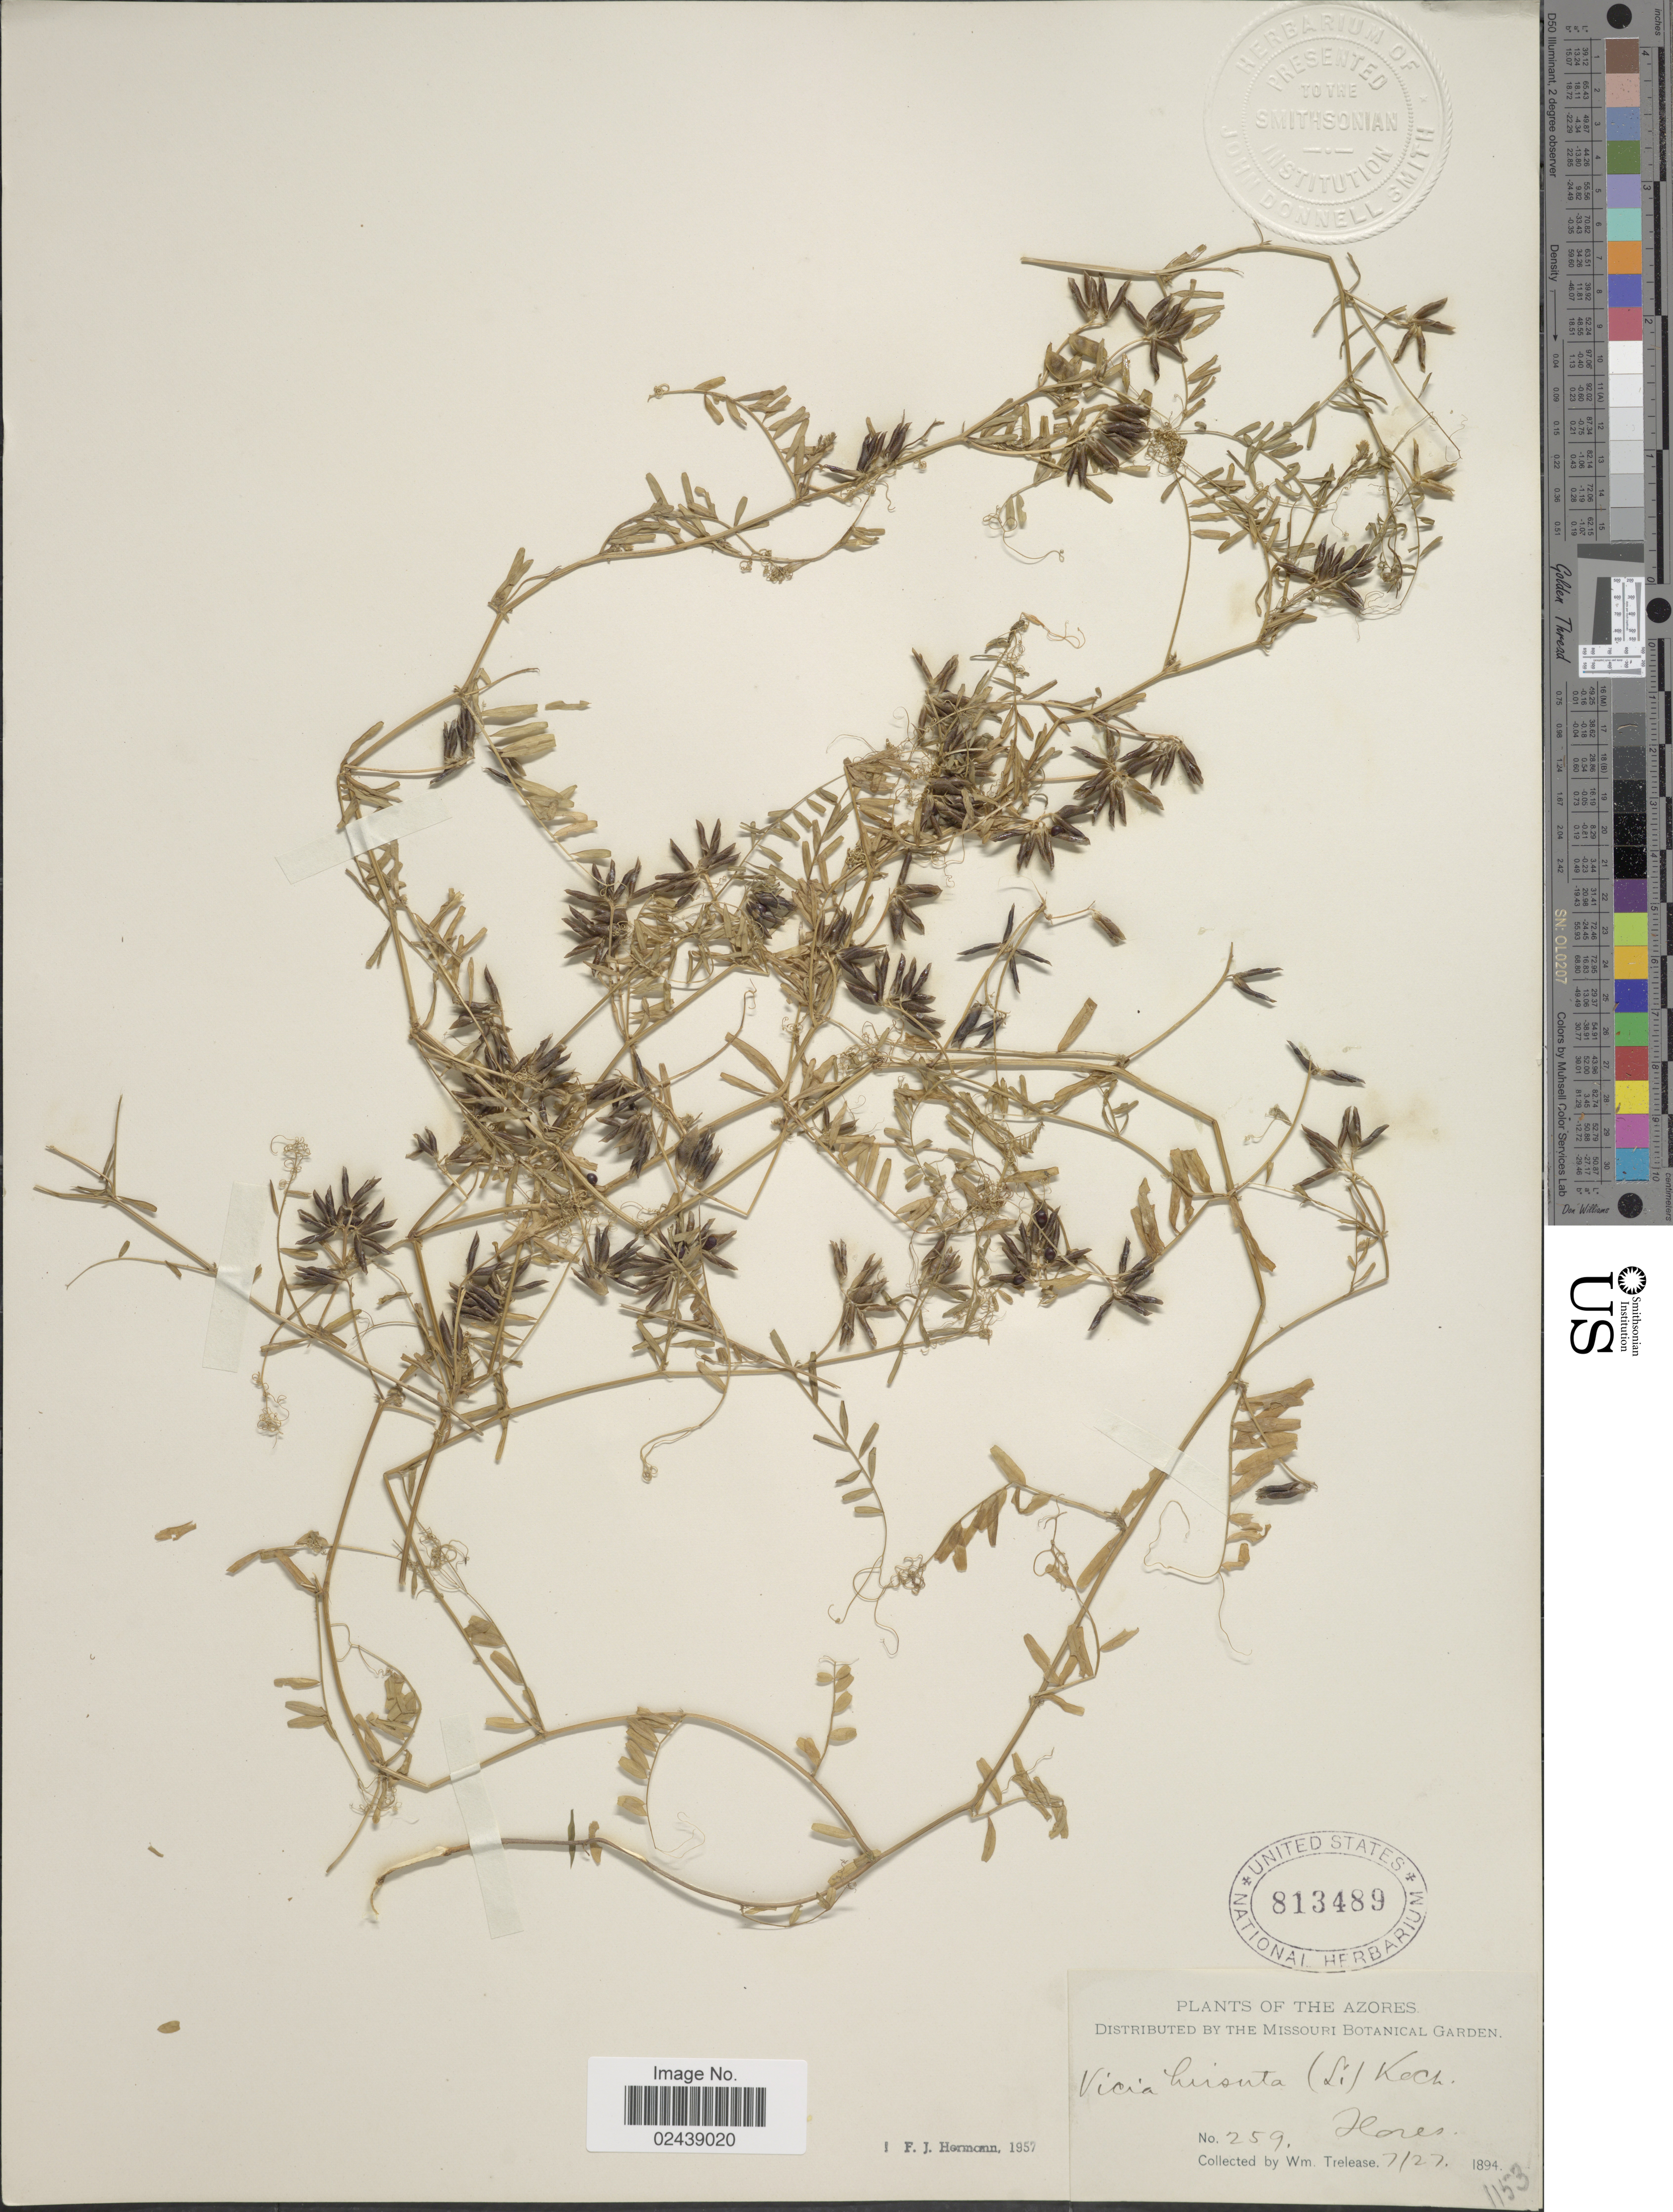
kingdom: Plantae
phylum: Tracheophyta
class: Magnoliopsida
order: Fabales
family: Fabaceae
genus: Vicia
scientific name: Vicia hirsuta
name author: (L.) A. Gray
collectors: W. Trelease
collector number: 259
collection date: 1894-07-27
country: Portugal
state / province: Azores (Aut. Reg.)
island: Flores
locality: Flores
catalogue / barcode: US 813489